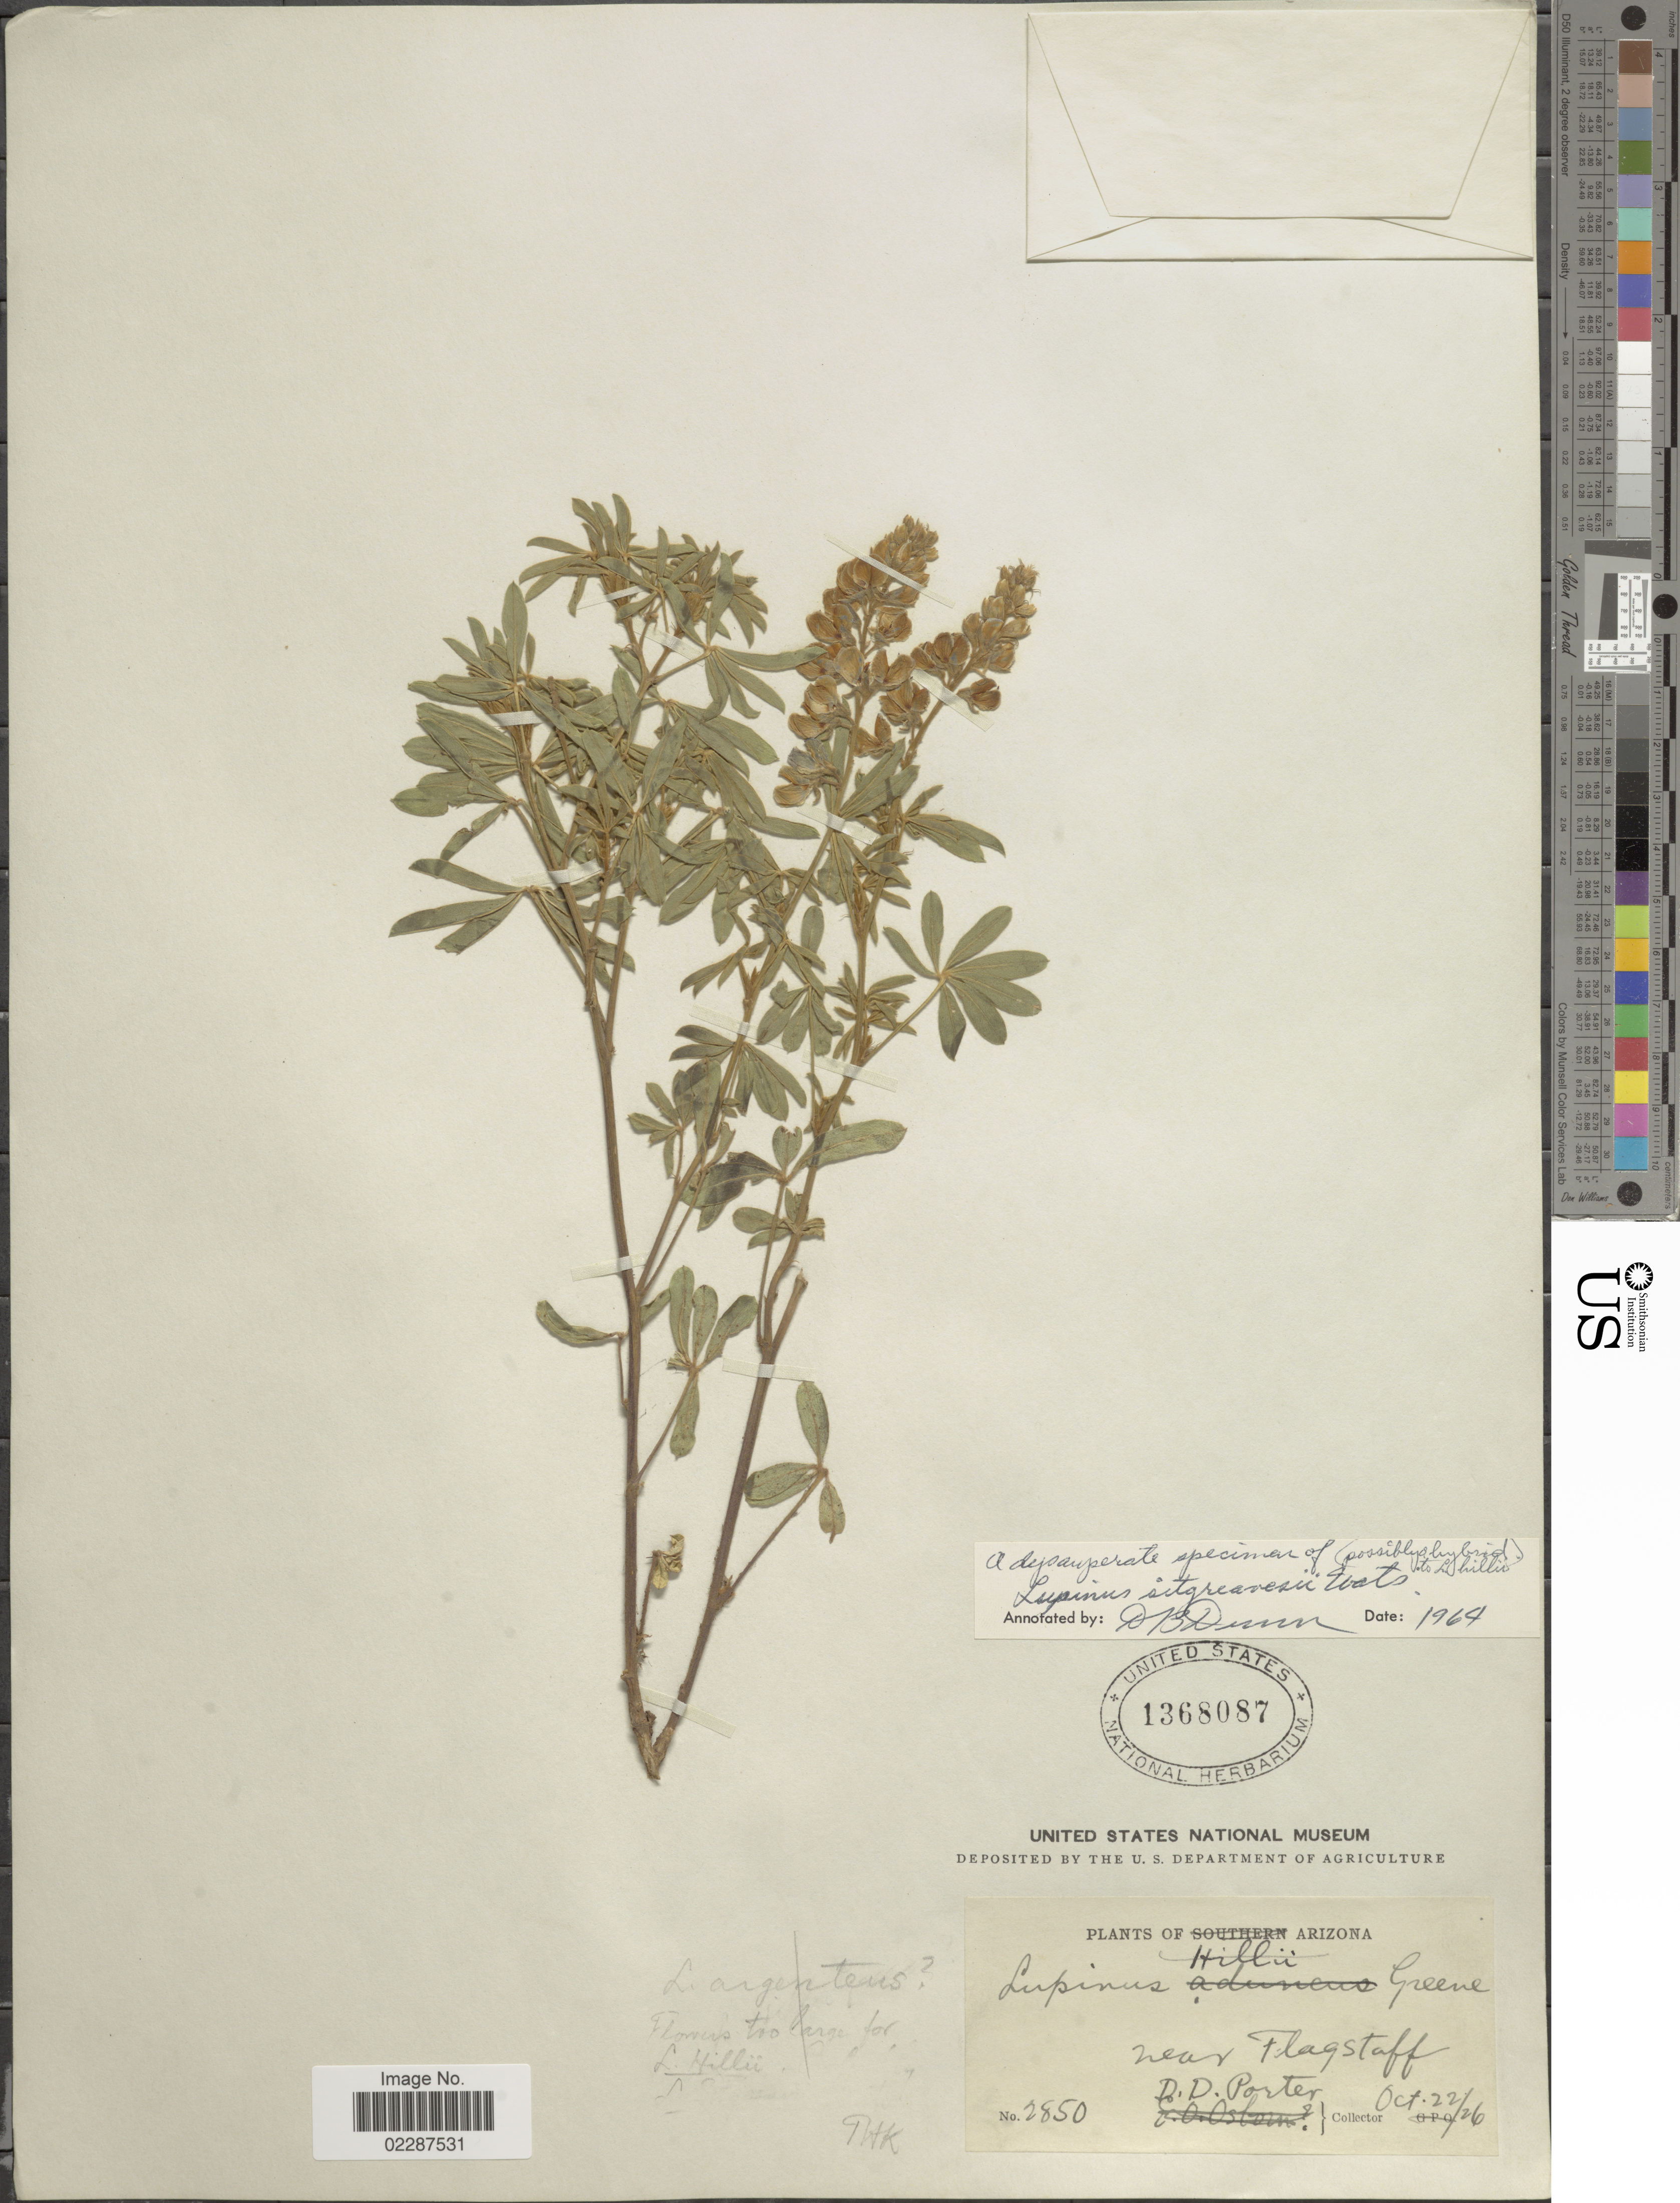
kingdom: Plantae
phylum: Tracheophyta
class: Magnoliopsida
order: Fabales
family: Fabaceae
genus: Lupinus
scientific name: Lupinus sitgreavesii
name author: S. Watson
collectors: D. D. Porter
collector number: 2850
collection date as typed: Transcribed d/m/y: 22/10/26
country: United States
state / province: Arizona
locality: Near Flagstaff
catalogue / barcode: US 1368087